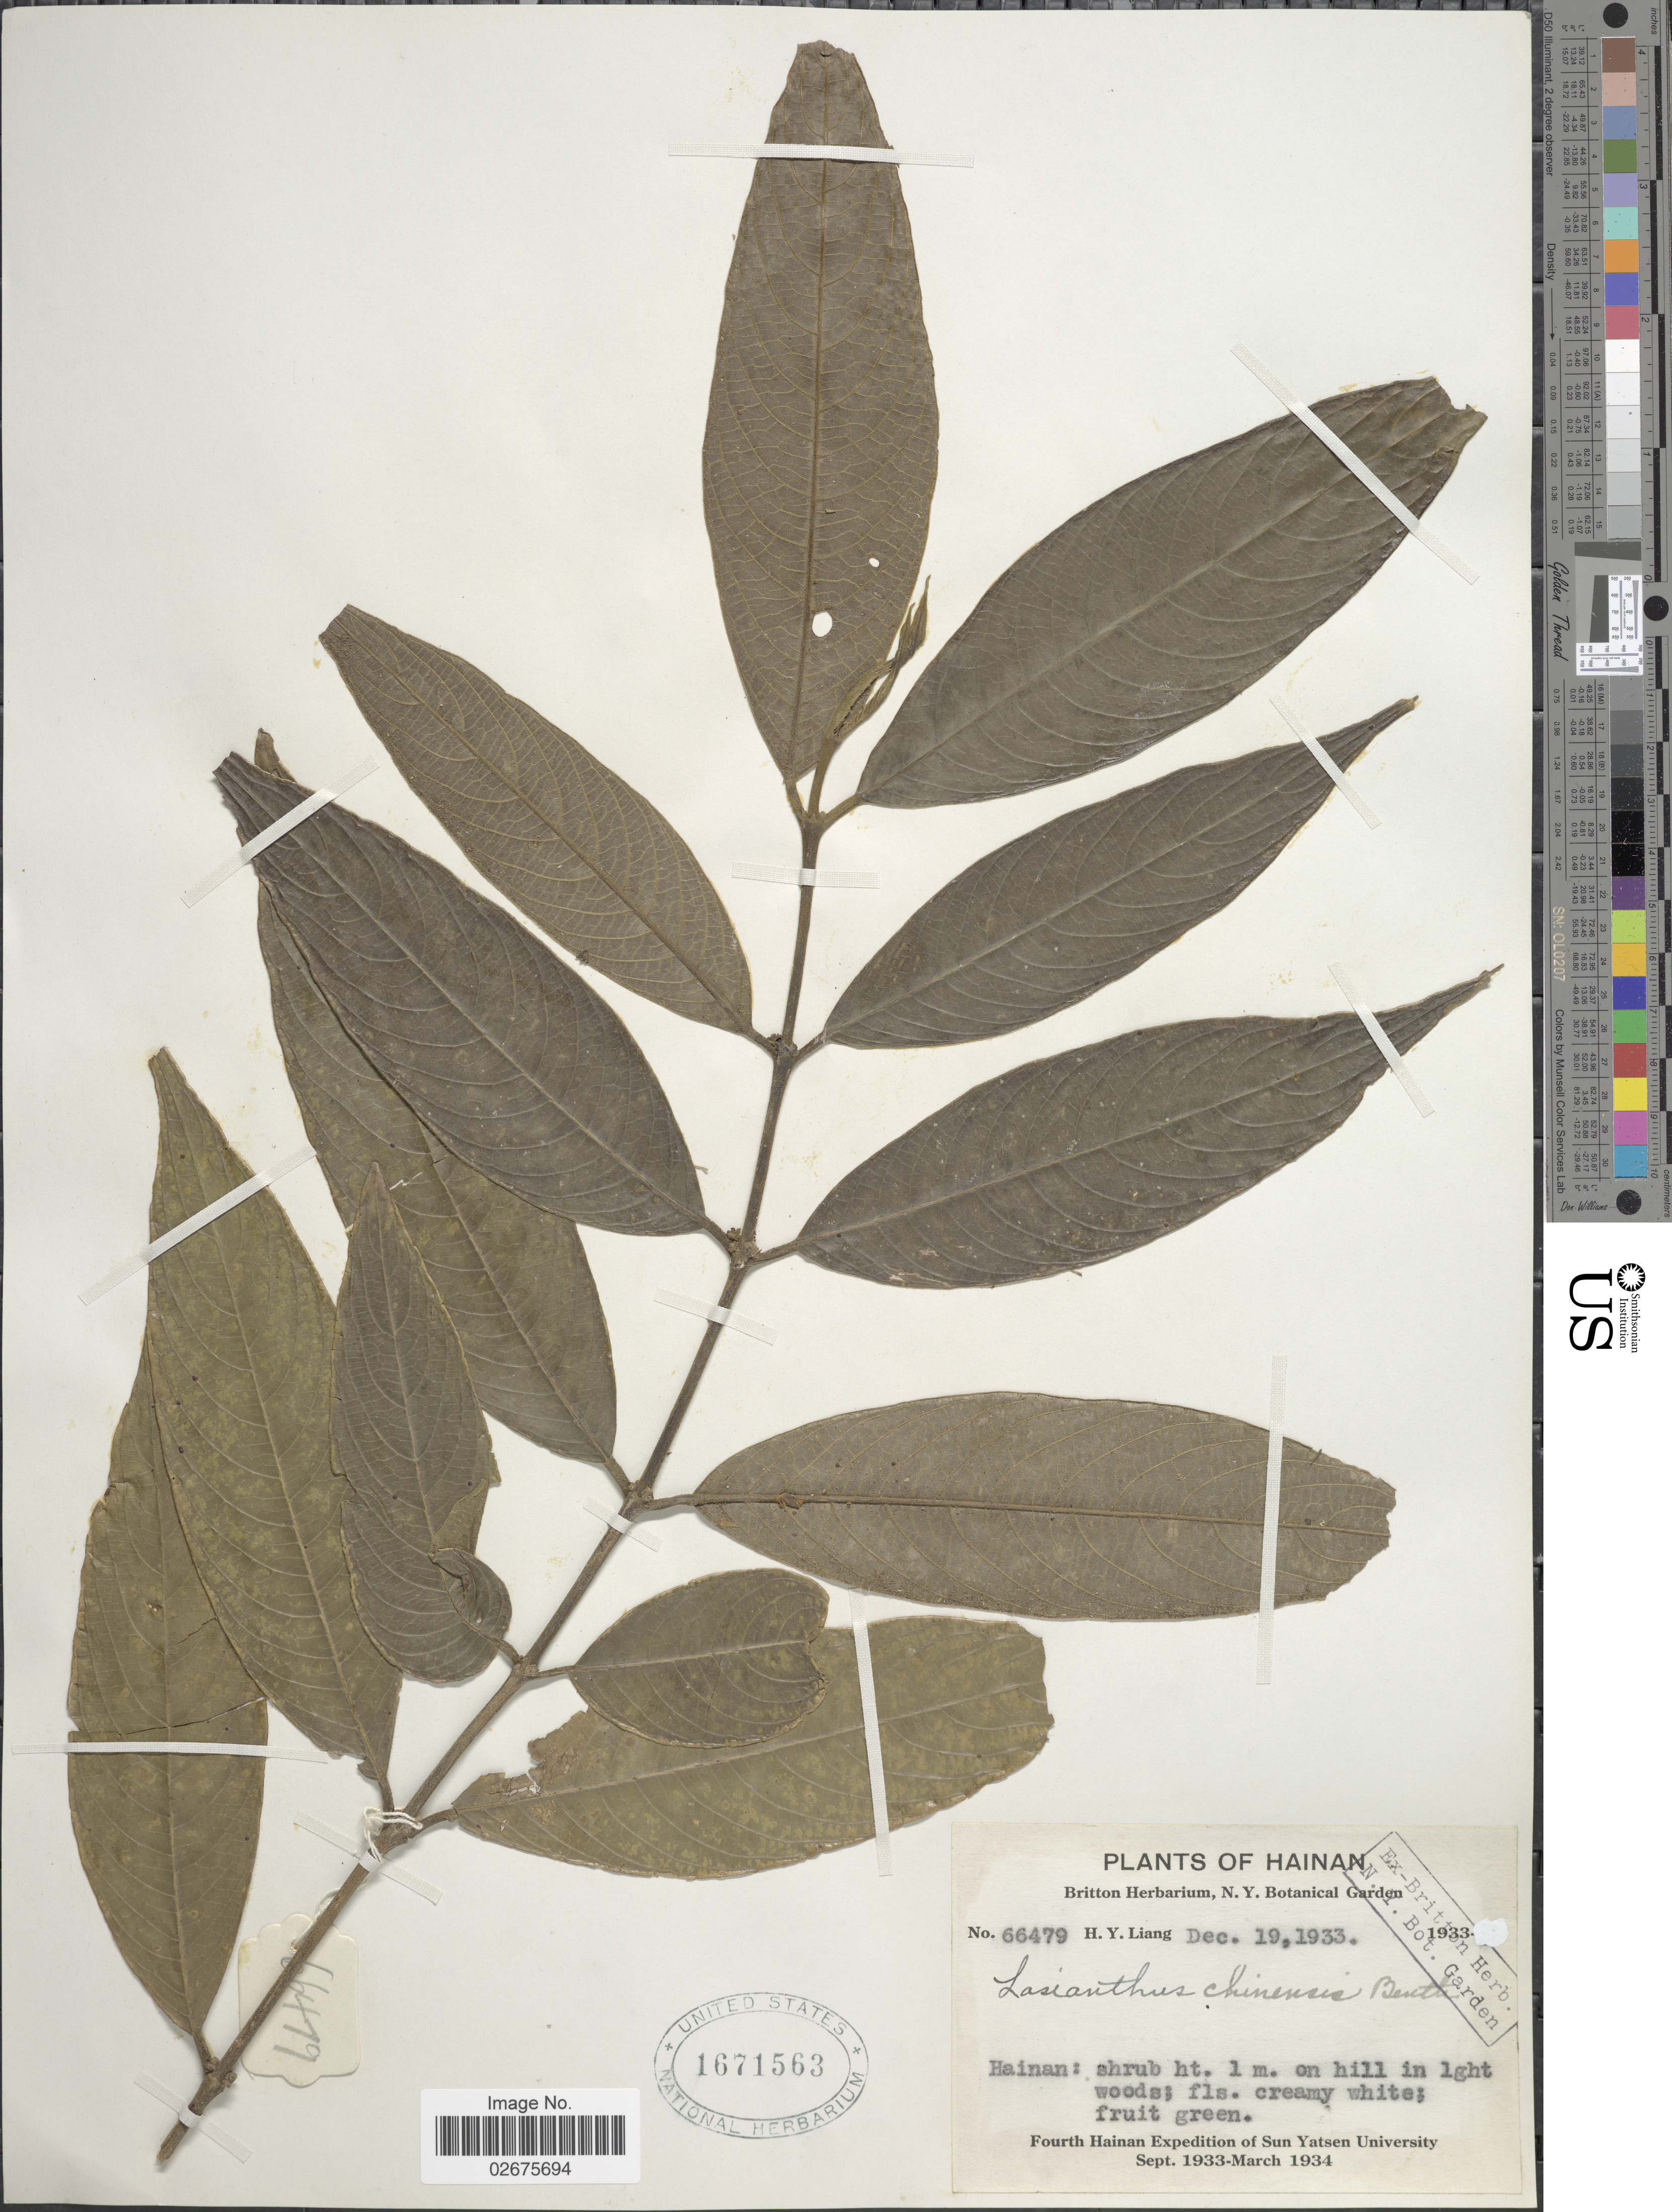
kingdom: Plantae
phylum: Tracheophyta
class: Magnoliopsida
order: Gentianales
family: Rubiaceae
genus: Lasianthus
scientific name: Lasianthus chinensis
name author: (Champ. ex Benth.) Benth.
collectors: H. Y. Liang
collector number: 66479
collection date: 1933-12-19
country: China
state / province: Hainan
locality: Hainan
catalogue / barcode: US 1671563